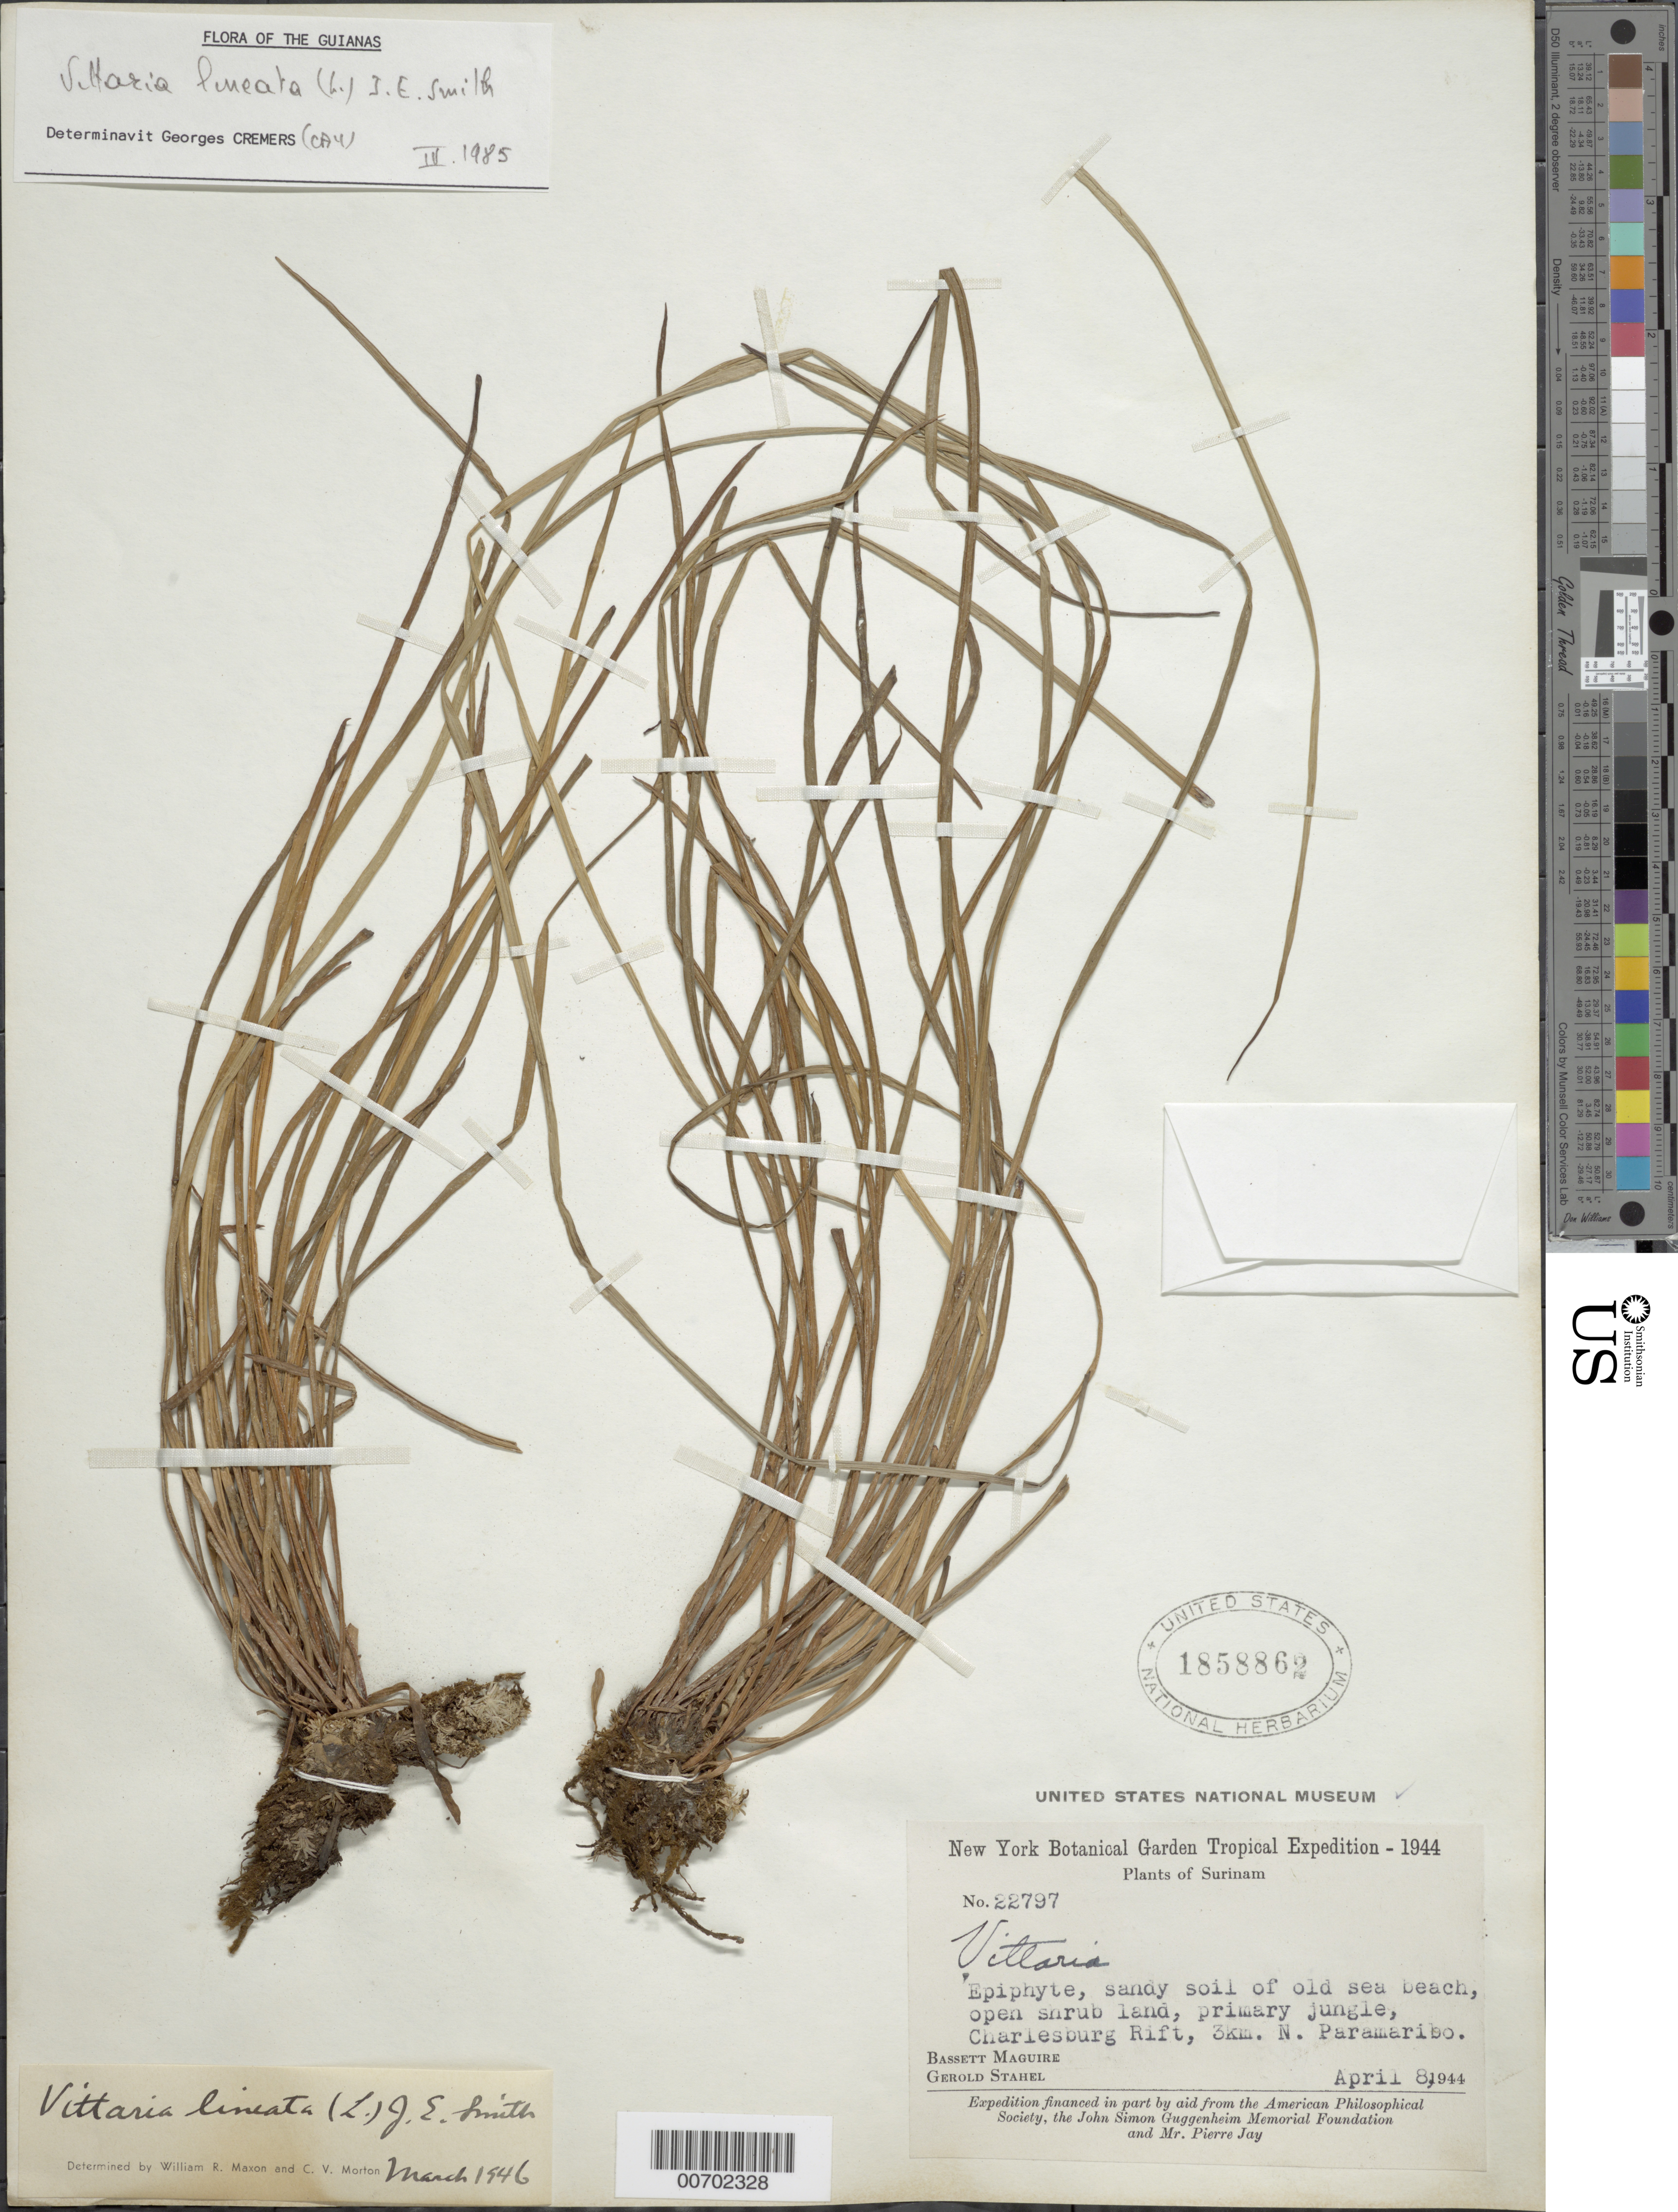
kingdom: Plantae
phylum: Tracheophyta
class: Polypodiopsida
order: Polypodiales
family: Pteridaceae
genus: Vittaria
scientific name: Vittaria lineata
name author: (L.) Sm.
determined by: Cremers, Georges A.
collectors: B. Maguire & G. Stahel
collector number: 22797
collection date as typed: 8-Apr-44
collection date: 1944-04-08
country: Suriname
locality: Paramaribo, 3 km N of, Charlesburg Rift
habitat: Sandy soil, old sea beach, open shrub land, primary jungle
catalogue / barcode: US 1858862